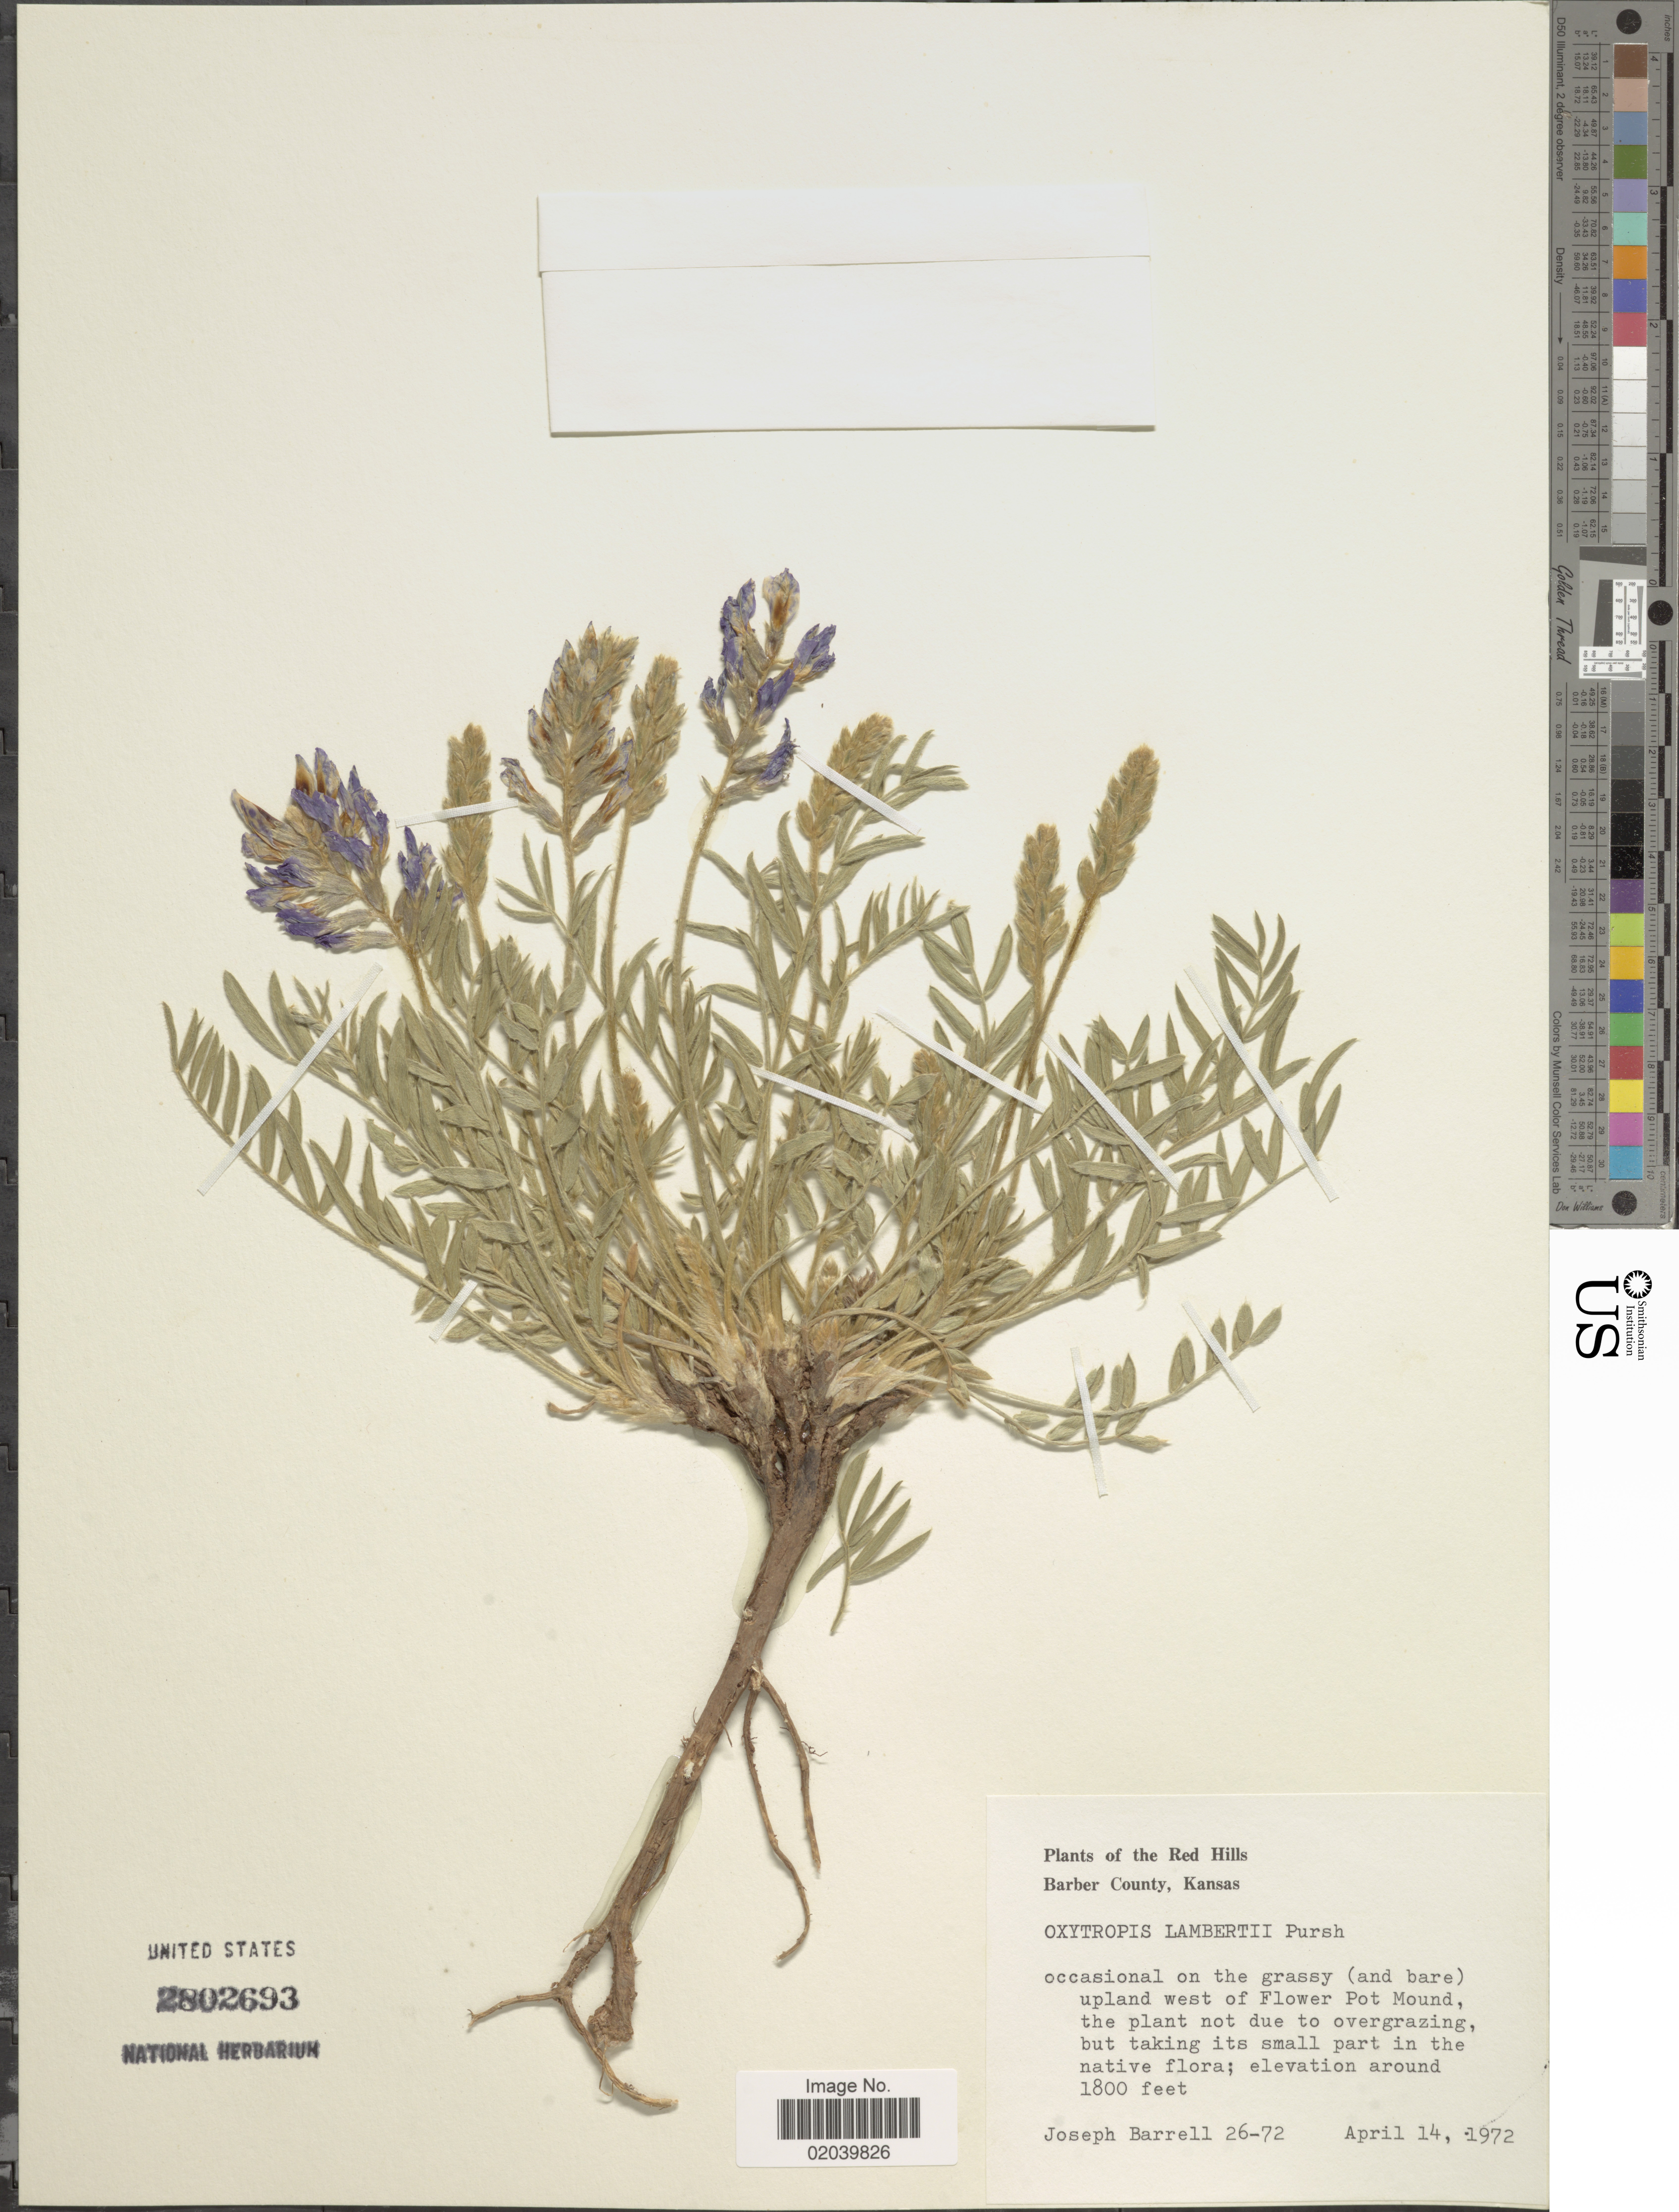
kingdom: Plantae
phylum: Tracheophyta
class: Magnoliopsida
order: Fabales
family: Fabaceae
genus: Oxytropis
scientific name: Oxytropis lambertii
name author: Pursh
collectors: J. Barrell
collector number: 26-72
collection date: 1972-04-14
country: United States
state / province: Kansas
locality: Red Hills. Barber County, Kansas. Occasional on the grassy (and bare) upland west of Flower Pot Mound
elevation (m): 549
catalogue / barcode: US 2802693